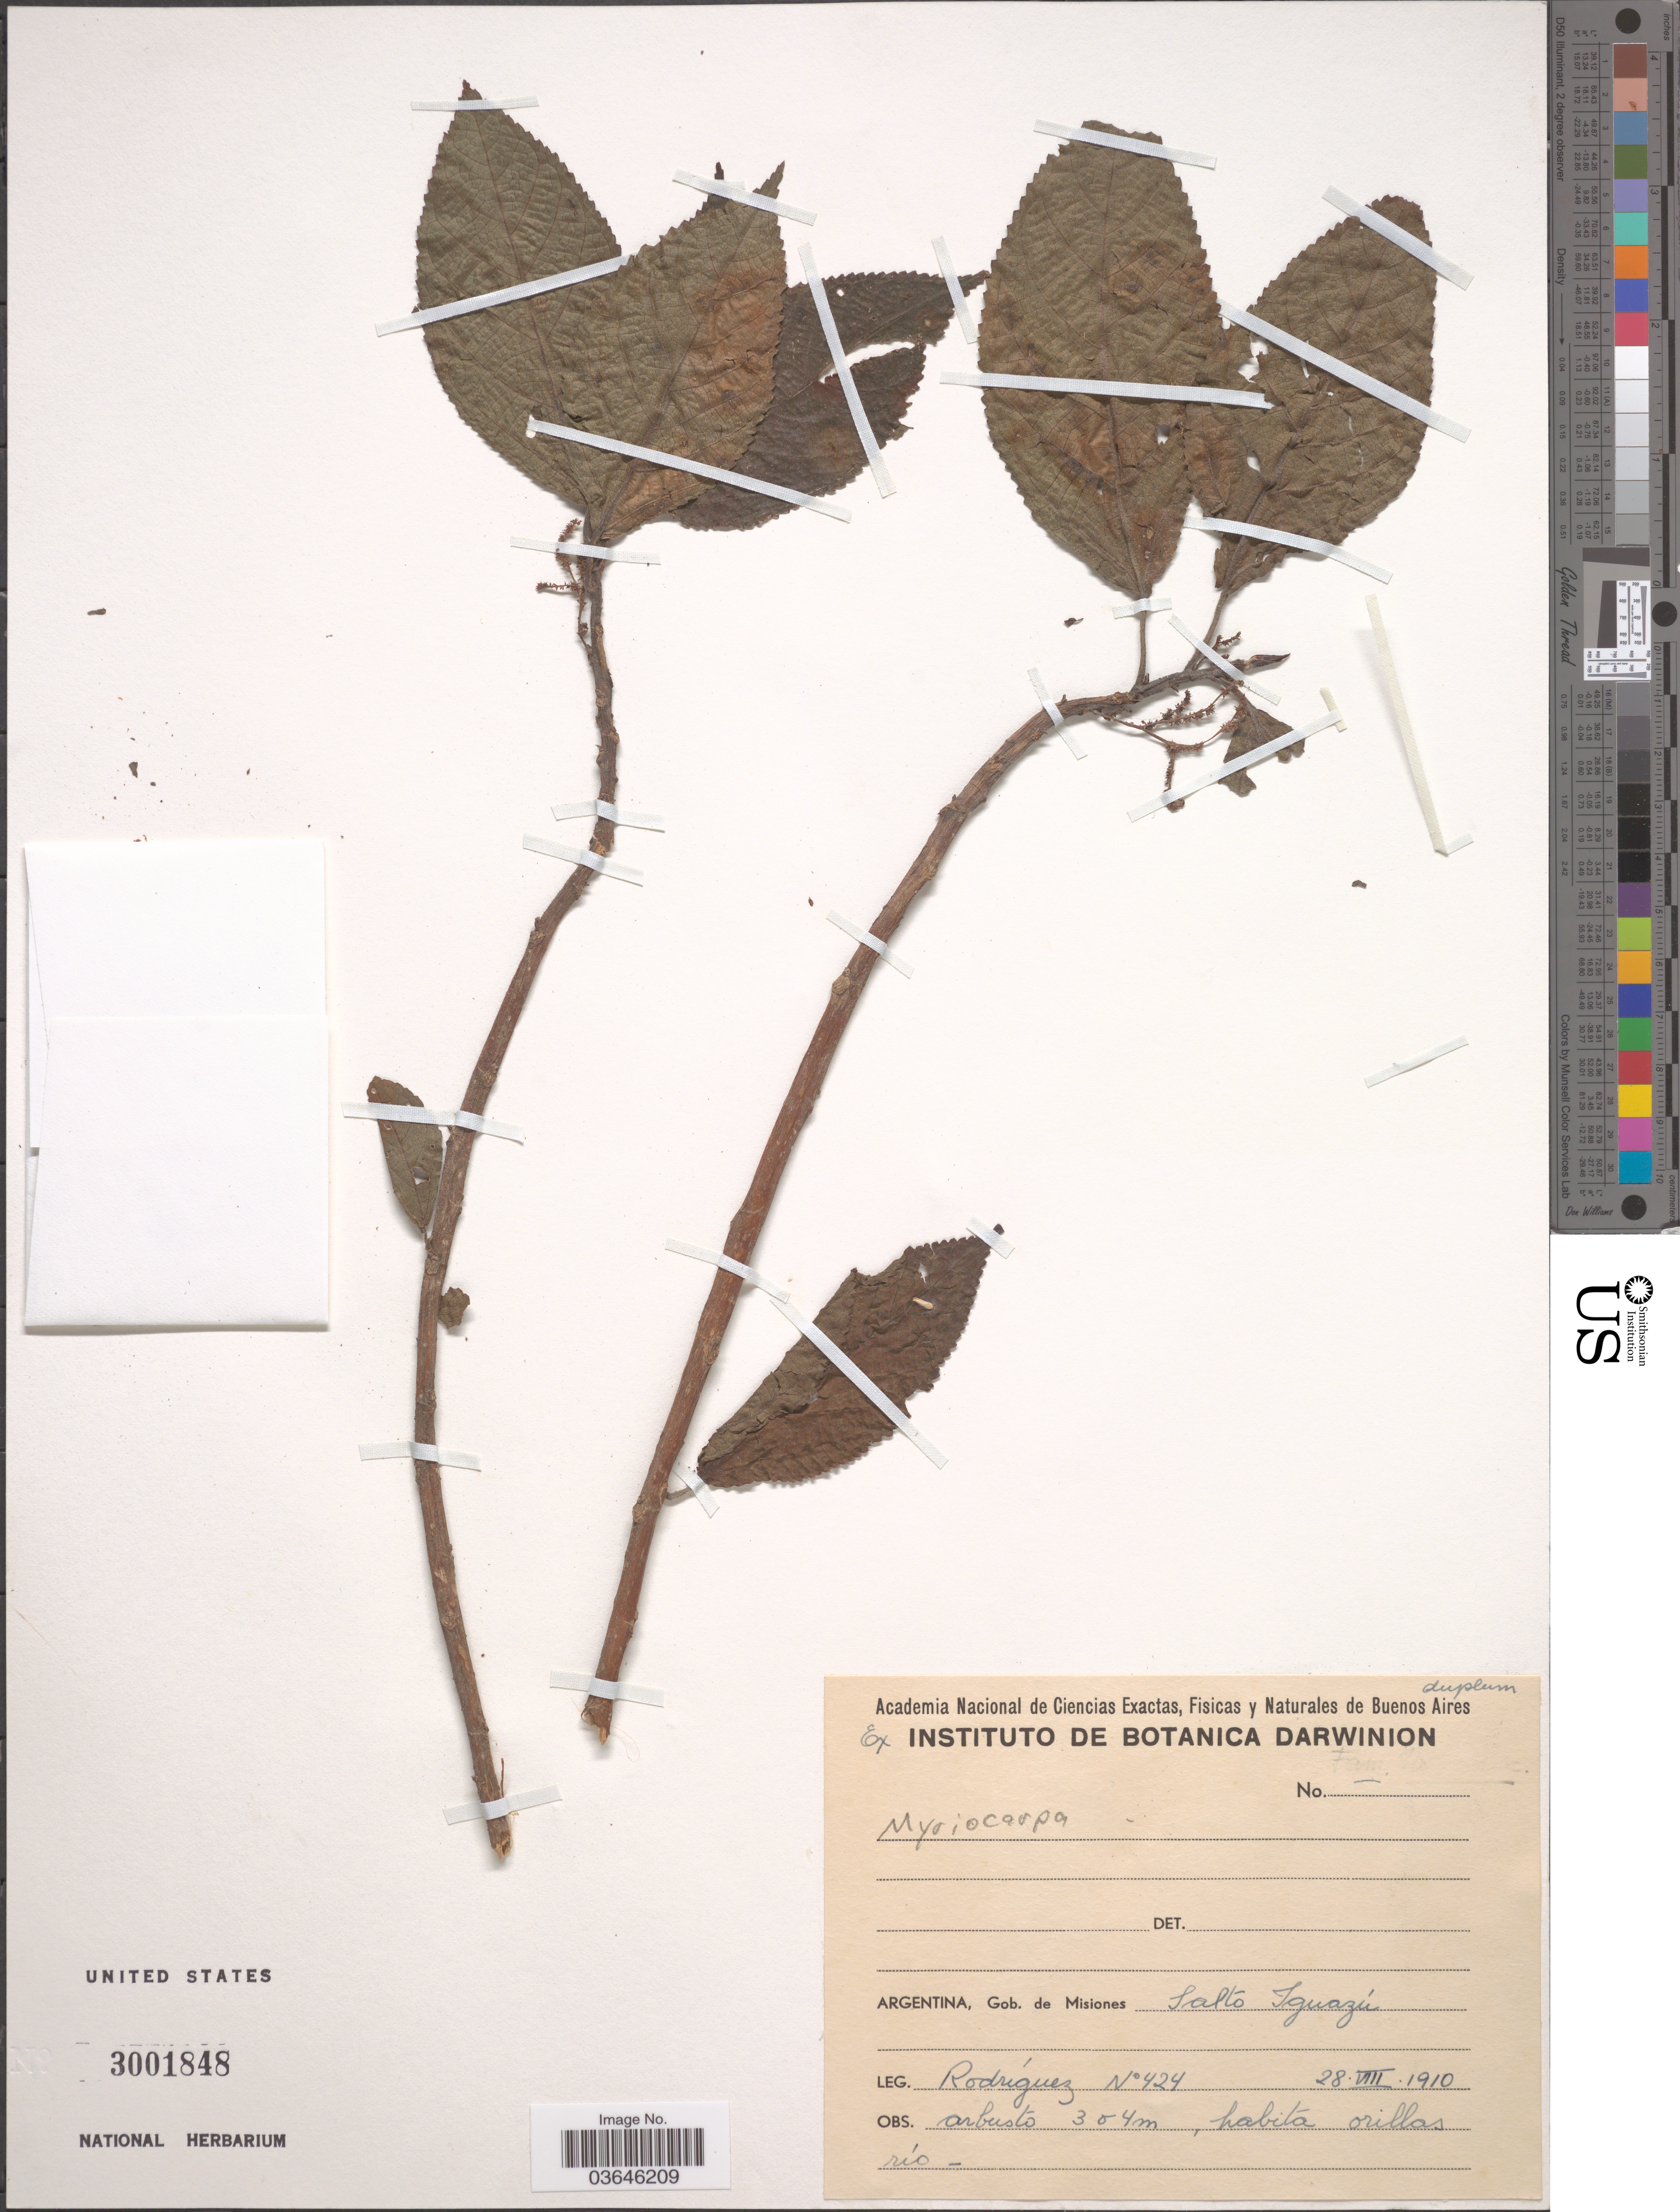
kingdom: Plantae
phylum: Tracheophyta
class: Magnoliopsida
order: Rosales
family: Urticaceae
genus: Myriocarpa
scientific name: Myriocarpa sp.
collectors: Rodriguez, --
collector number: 424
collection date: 1910-08-28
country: Argentina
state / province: Misiones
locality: Gob. de Misiones salto Iguazú.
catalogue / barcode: US 3001848